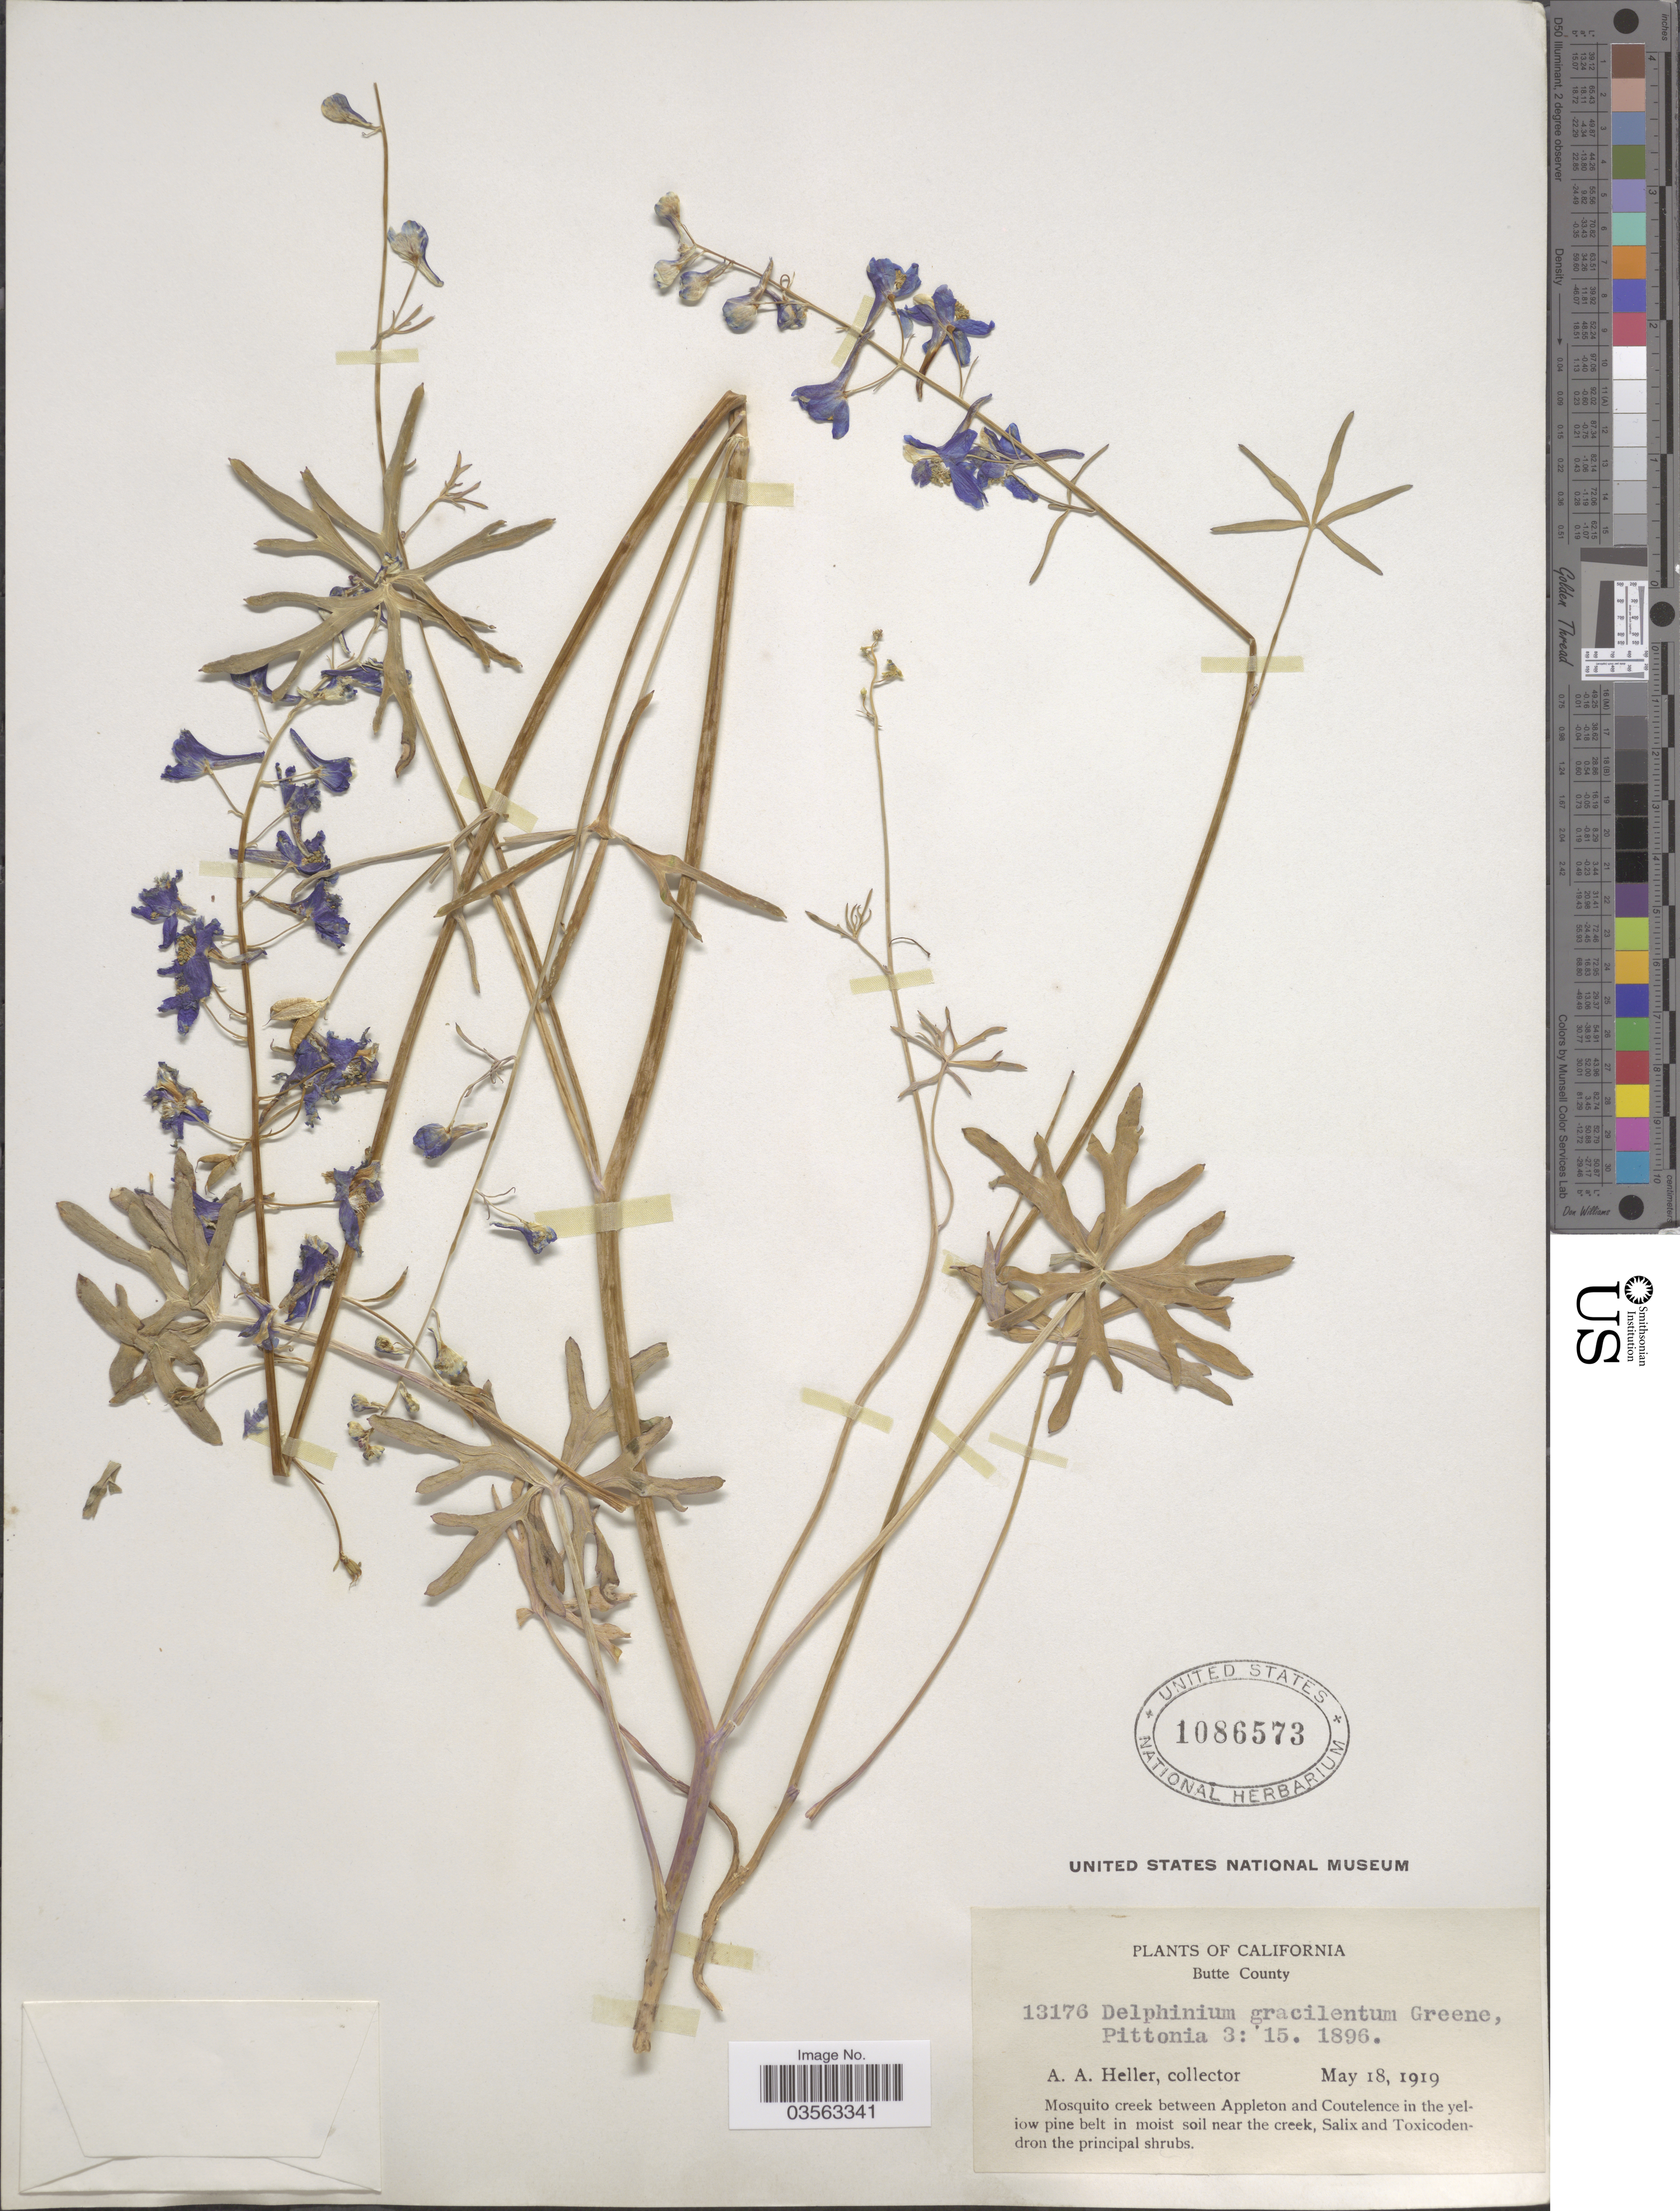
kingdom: Plantae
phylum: Tracheophyta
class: Magnoliopsida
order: Ranunculales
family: Ranunculaceae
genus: Delphinium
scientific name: Delphinium gracilentum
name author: Greene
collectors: A. A. Heller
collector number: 13176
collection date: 1919-05-18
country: United States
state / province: California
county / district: Butte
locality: Butte County. Mosquito creek between Appleton and Coutelence in the yeliow pine belt in moist soil near the creek.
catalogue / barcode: US 1086573